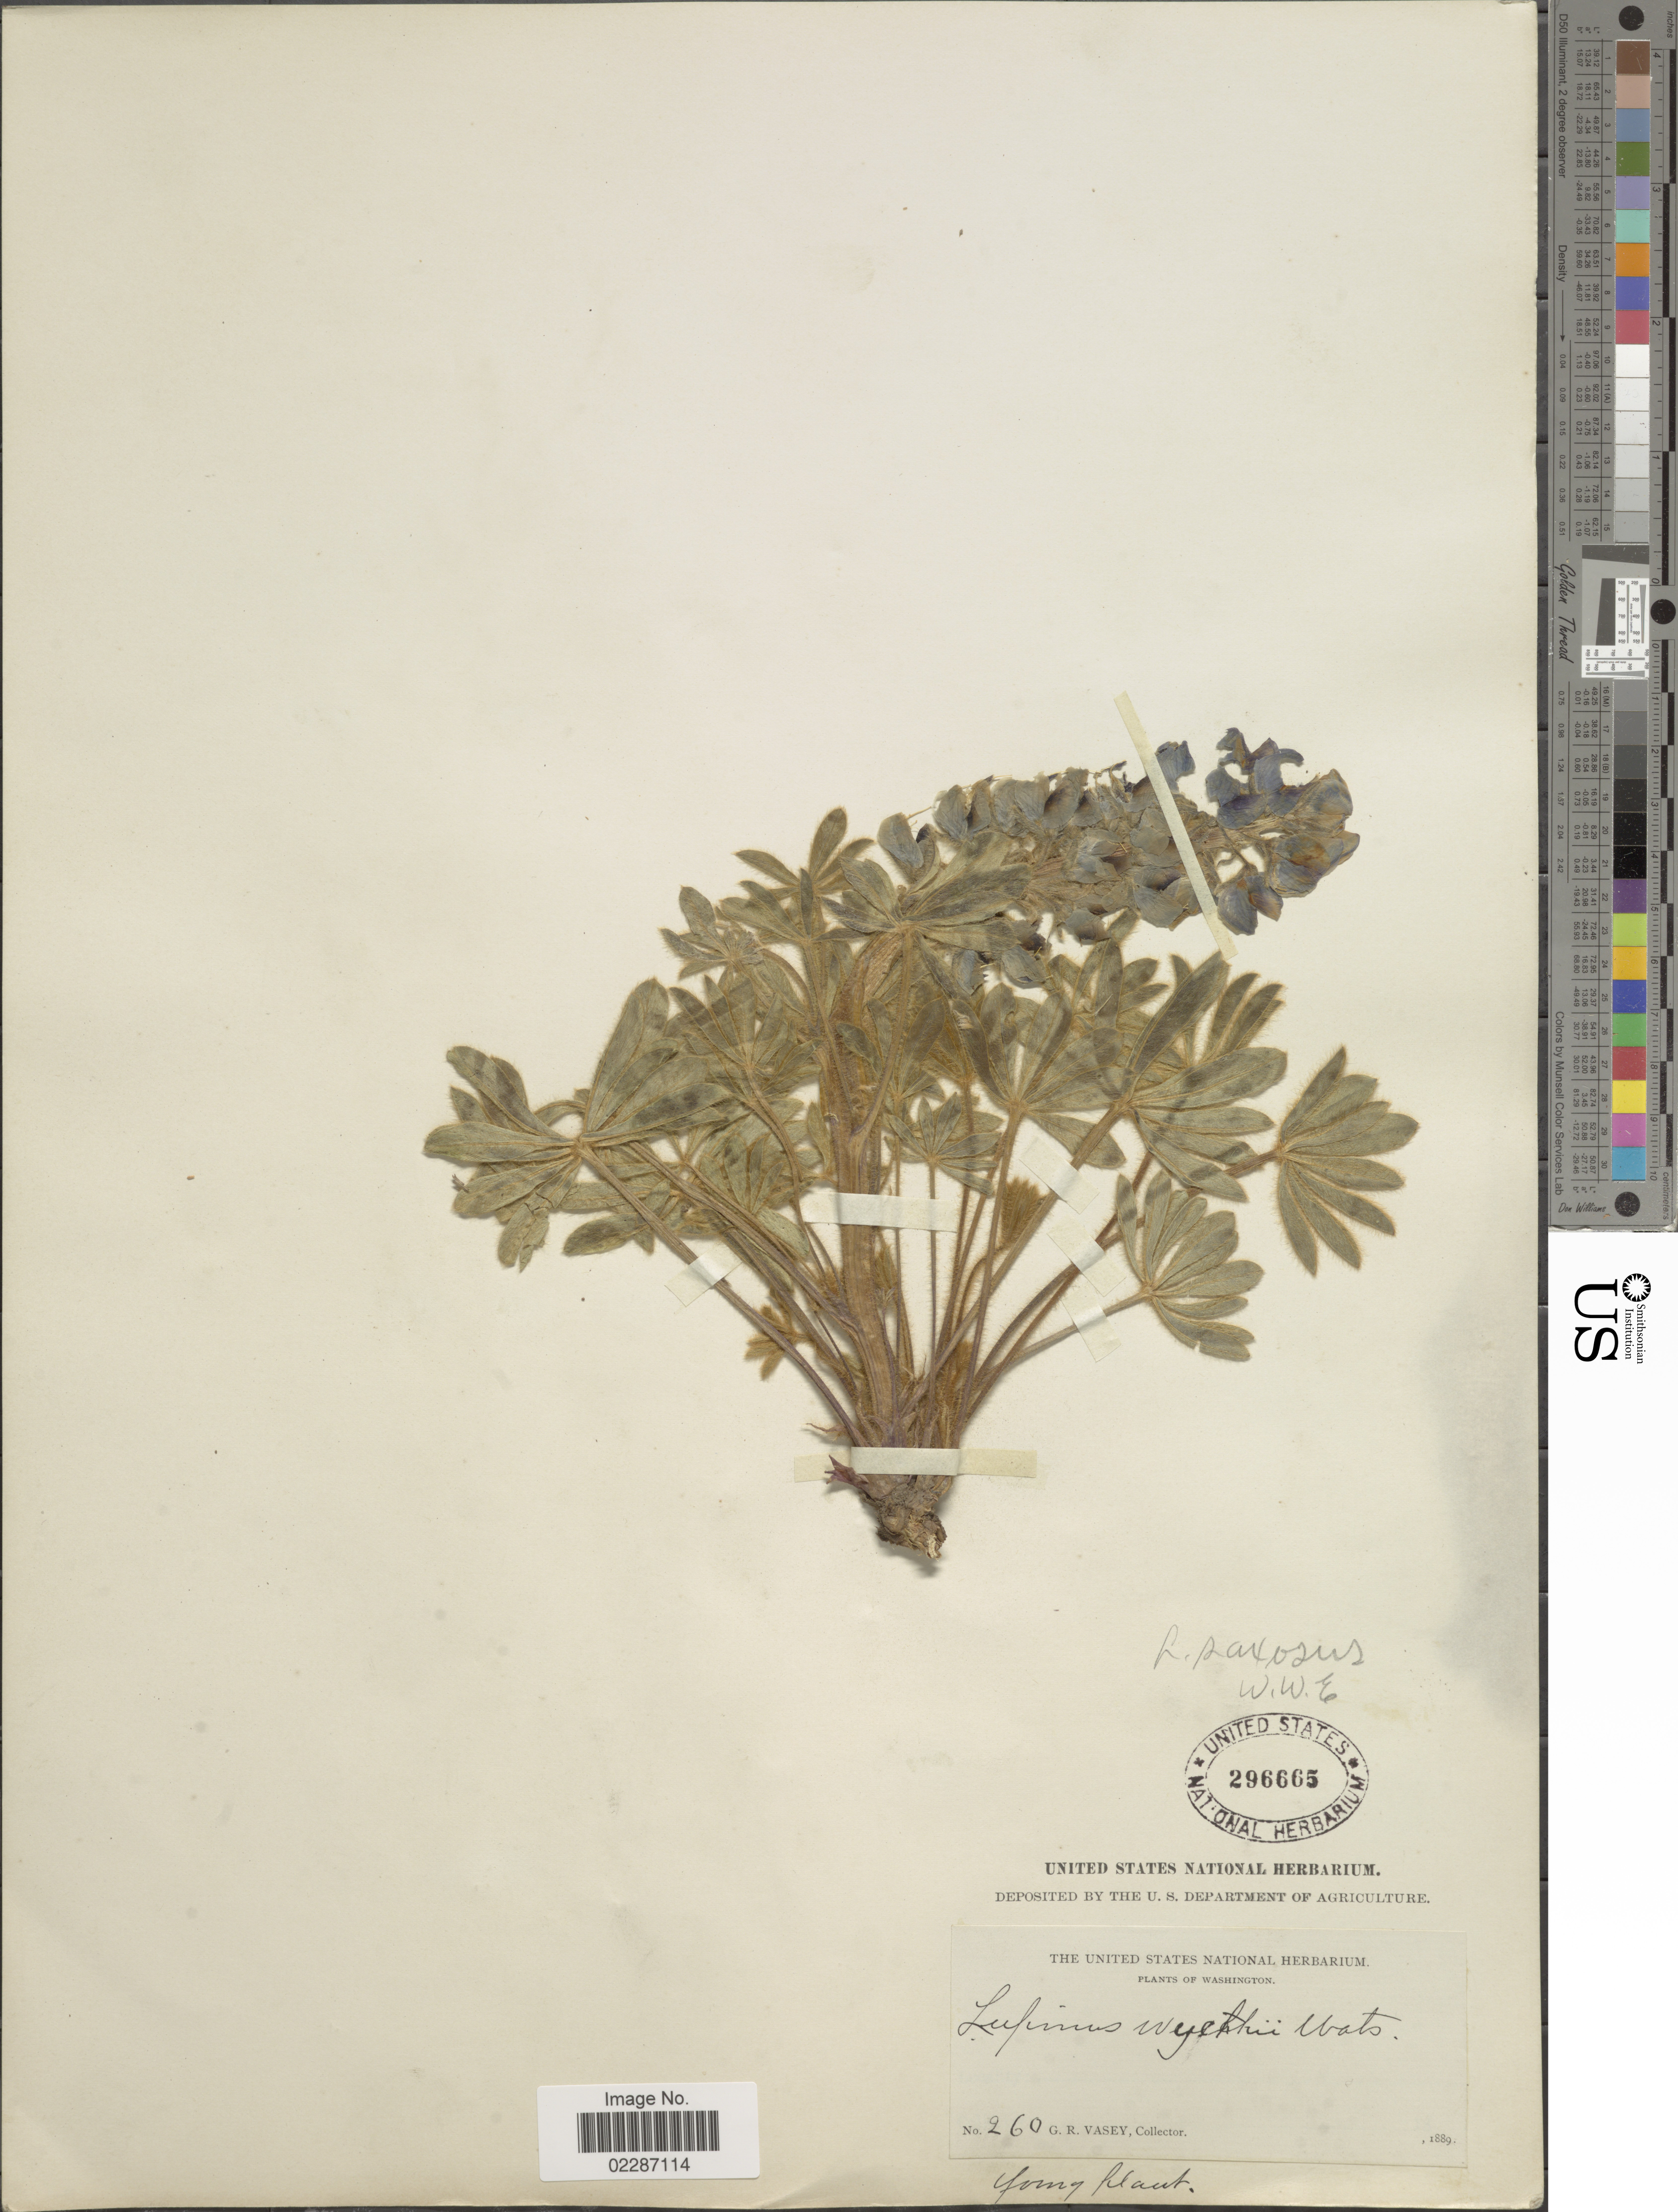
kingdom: Plantae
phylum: Tracheophyta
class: Magnoliopsida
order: Fabales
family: Fabaceae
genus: Lupinus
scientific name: Lupinus saxosus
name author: Howell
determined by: Strong, Mark T., (BOT), Smithsonian Institution - National Museum of Natural History (UNITED STATES)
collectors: G. R. Vasey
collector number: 260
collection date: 1889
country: United States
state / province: Washington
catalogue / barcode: US 296665